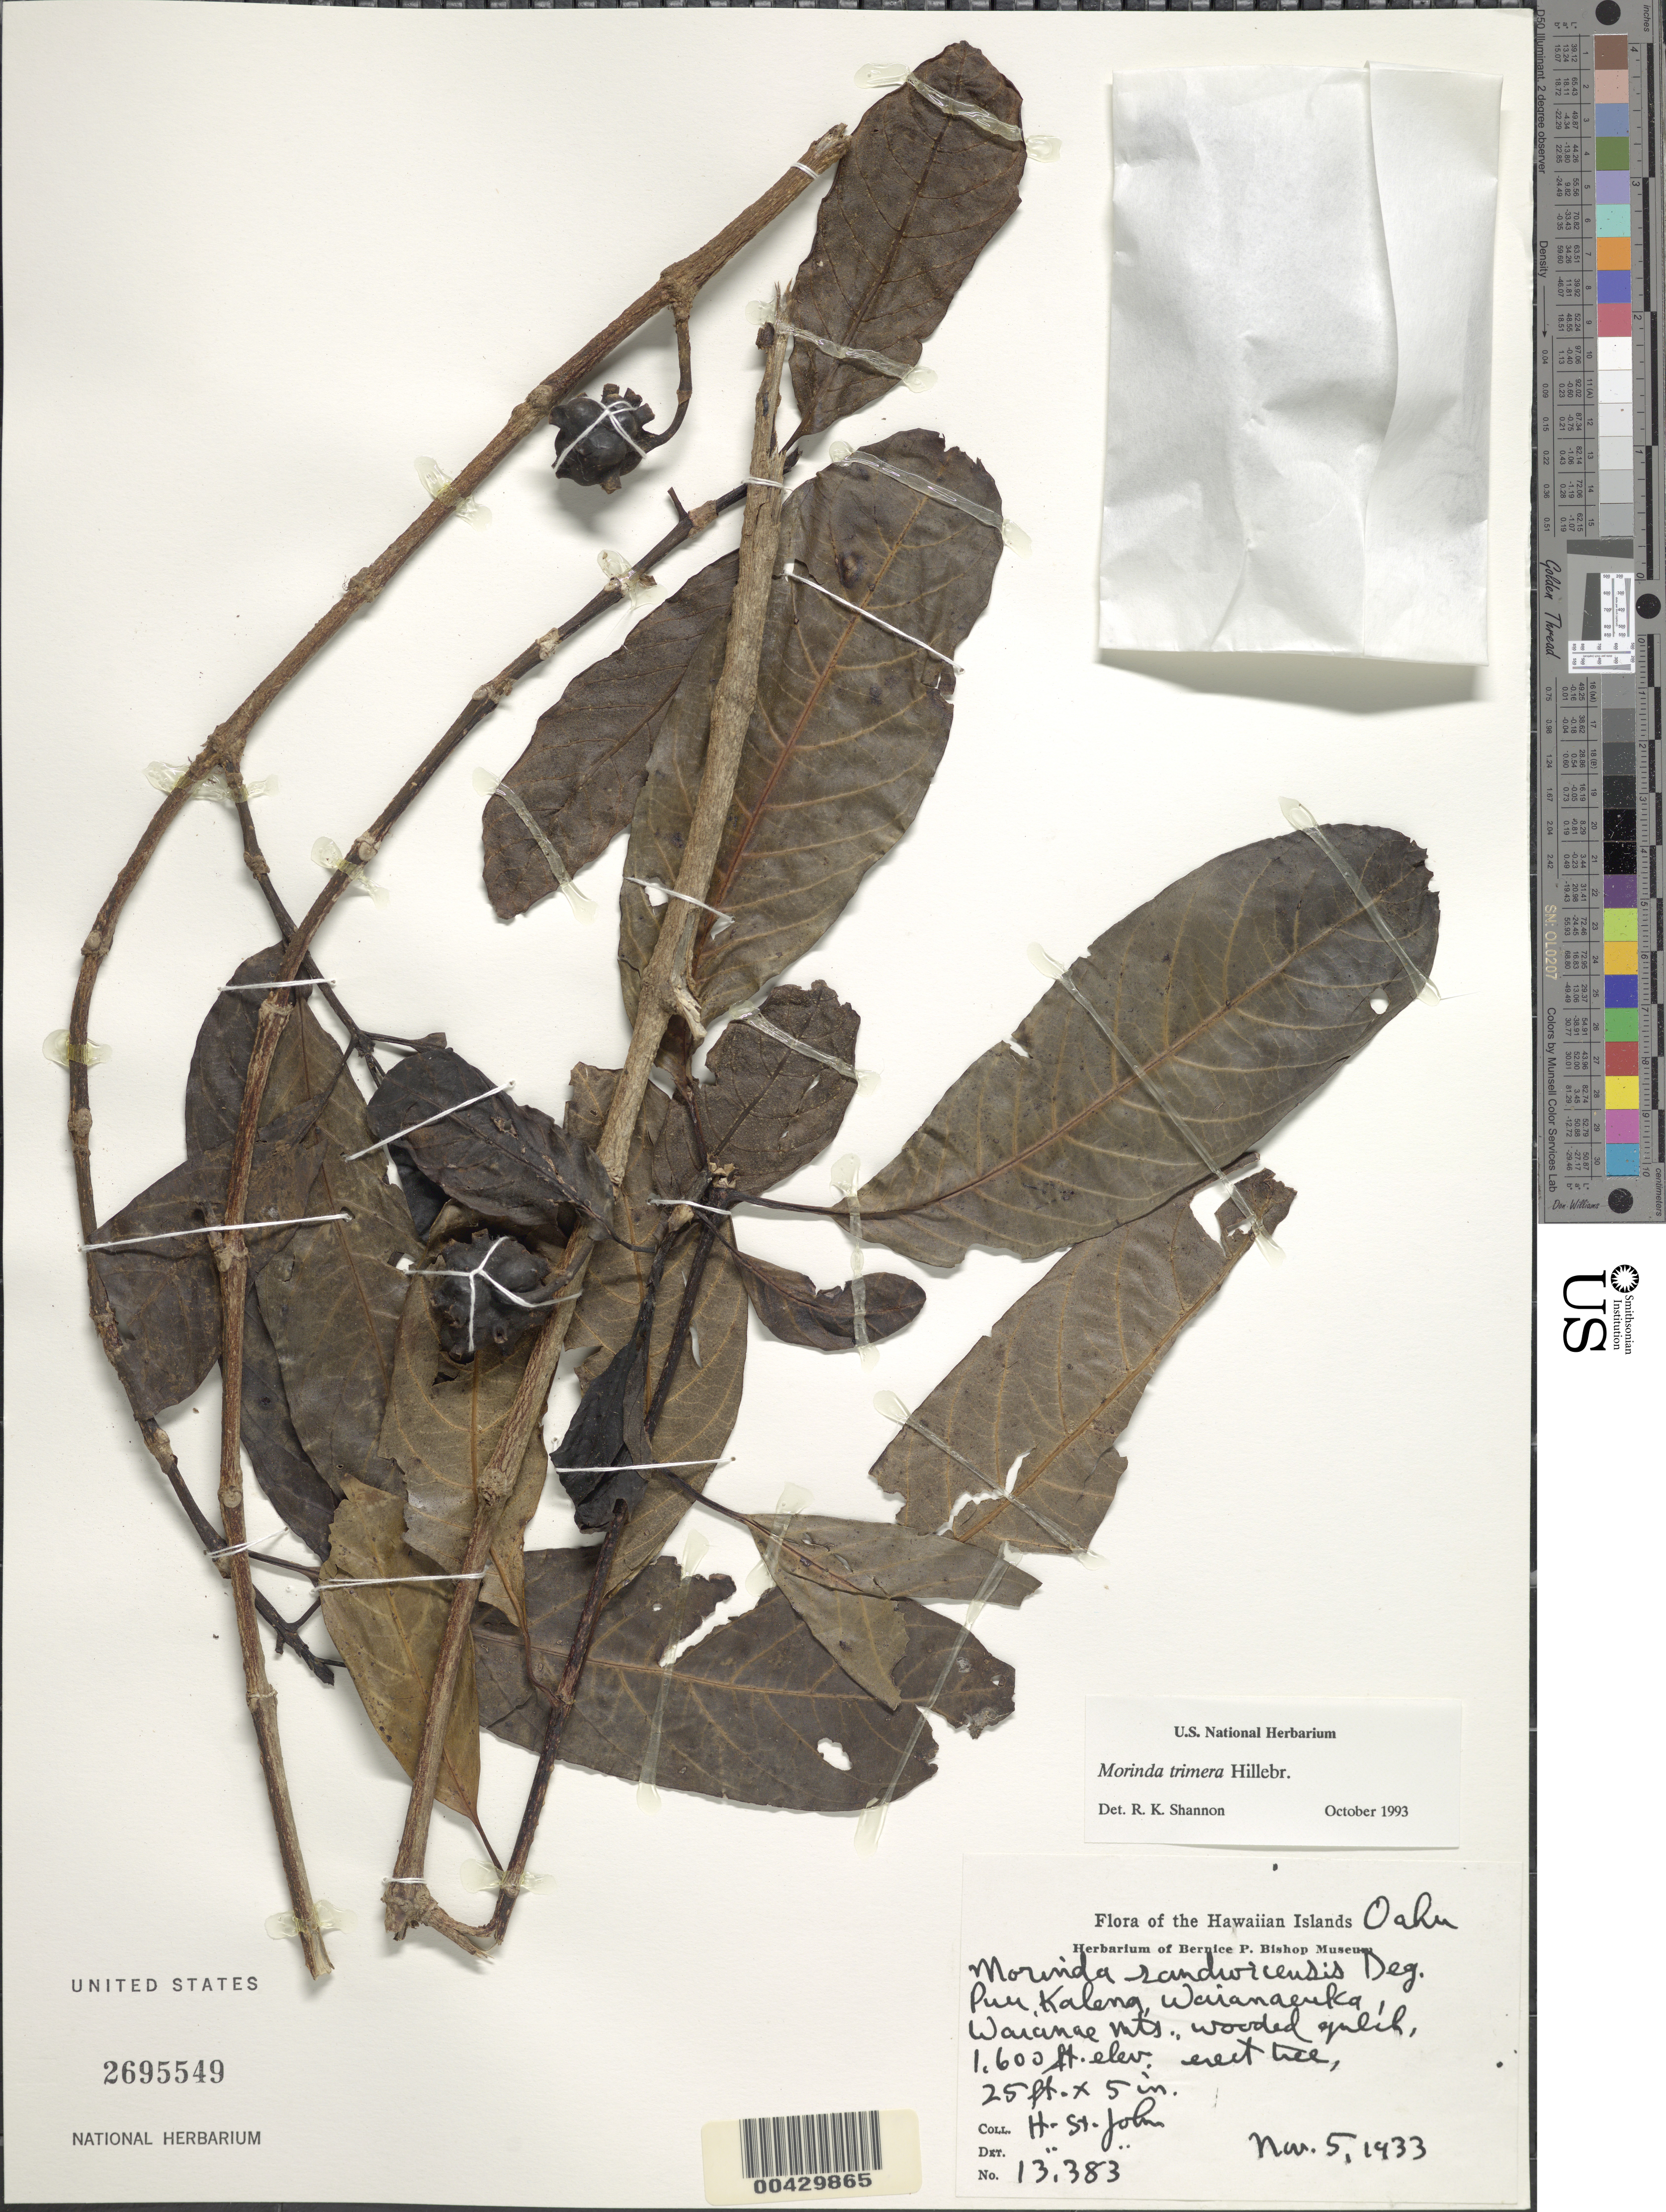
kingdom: Plantae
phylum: Tracheophyta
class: Magnoliopsida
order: Gentianales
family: Rubiaceae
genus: Gynochthodes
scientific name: Gynochthodes trimera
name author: (Hillebr.) Razafim. & B. Bremer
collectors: H. St. John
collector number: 13383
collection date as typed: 5 Nov 1933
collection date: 1933-11-05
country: United States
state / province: Hawaii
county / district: Honolulu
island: Oahu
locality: Puu Kalena, Waianae Uka, Waianae Mountains, wooded gulch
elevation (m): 488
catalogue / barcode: US 2695549